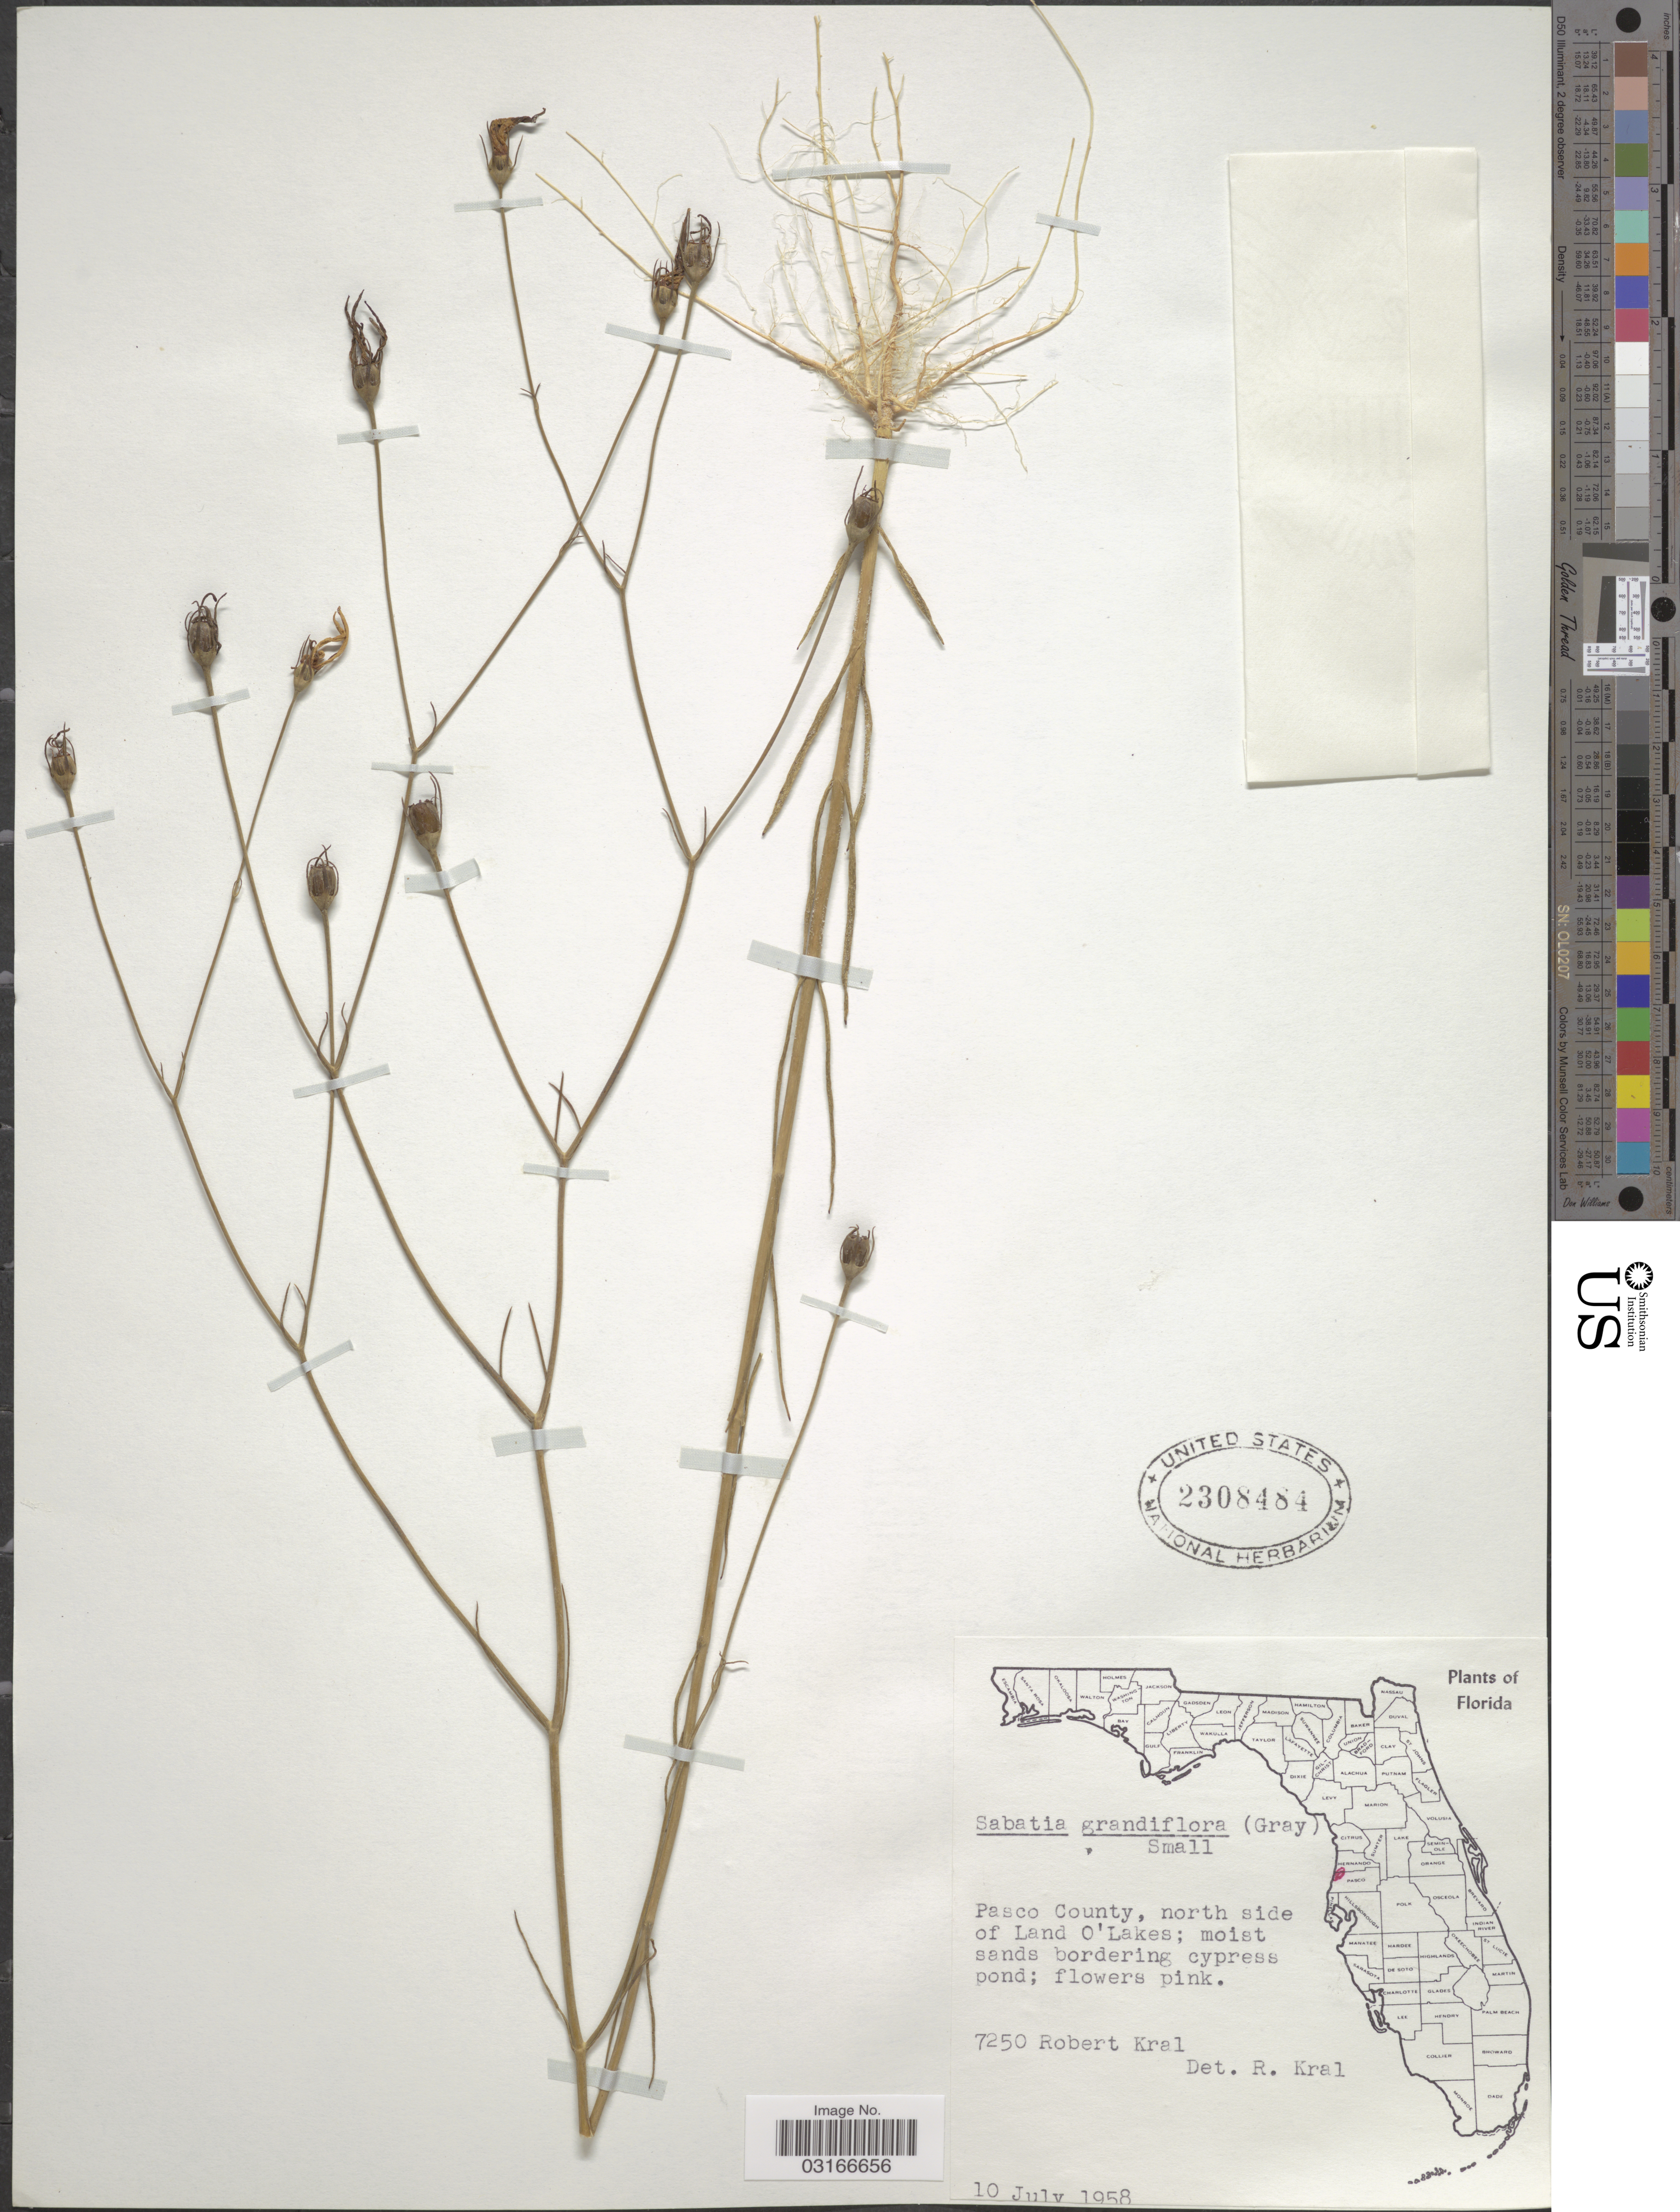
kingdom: Plantae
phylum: Tracheophyta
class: Magnoliopsida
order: Gentianales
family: Gentianaceae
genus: Sabatia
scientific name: Sabatia grandiflora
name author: (A. Gray) Small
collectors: R. Kral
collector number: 7250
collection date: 1958-07-10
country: United States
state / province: Florida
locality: Pasco County, north side of Land O'Lakes.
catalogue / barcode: US 2308484